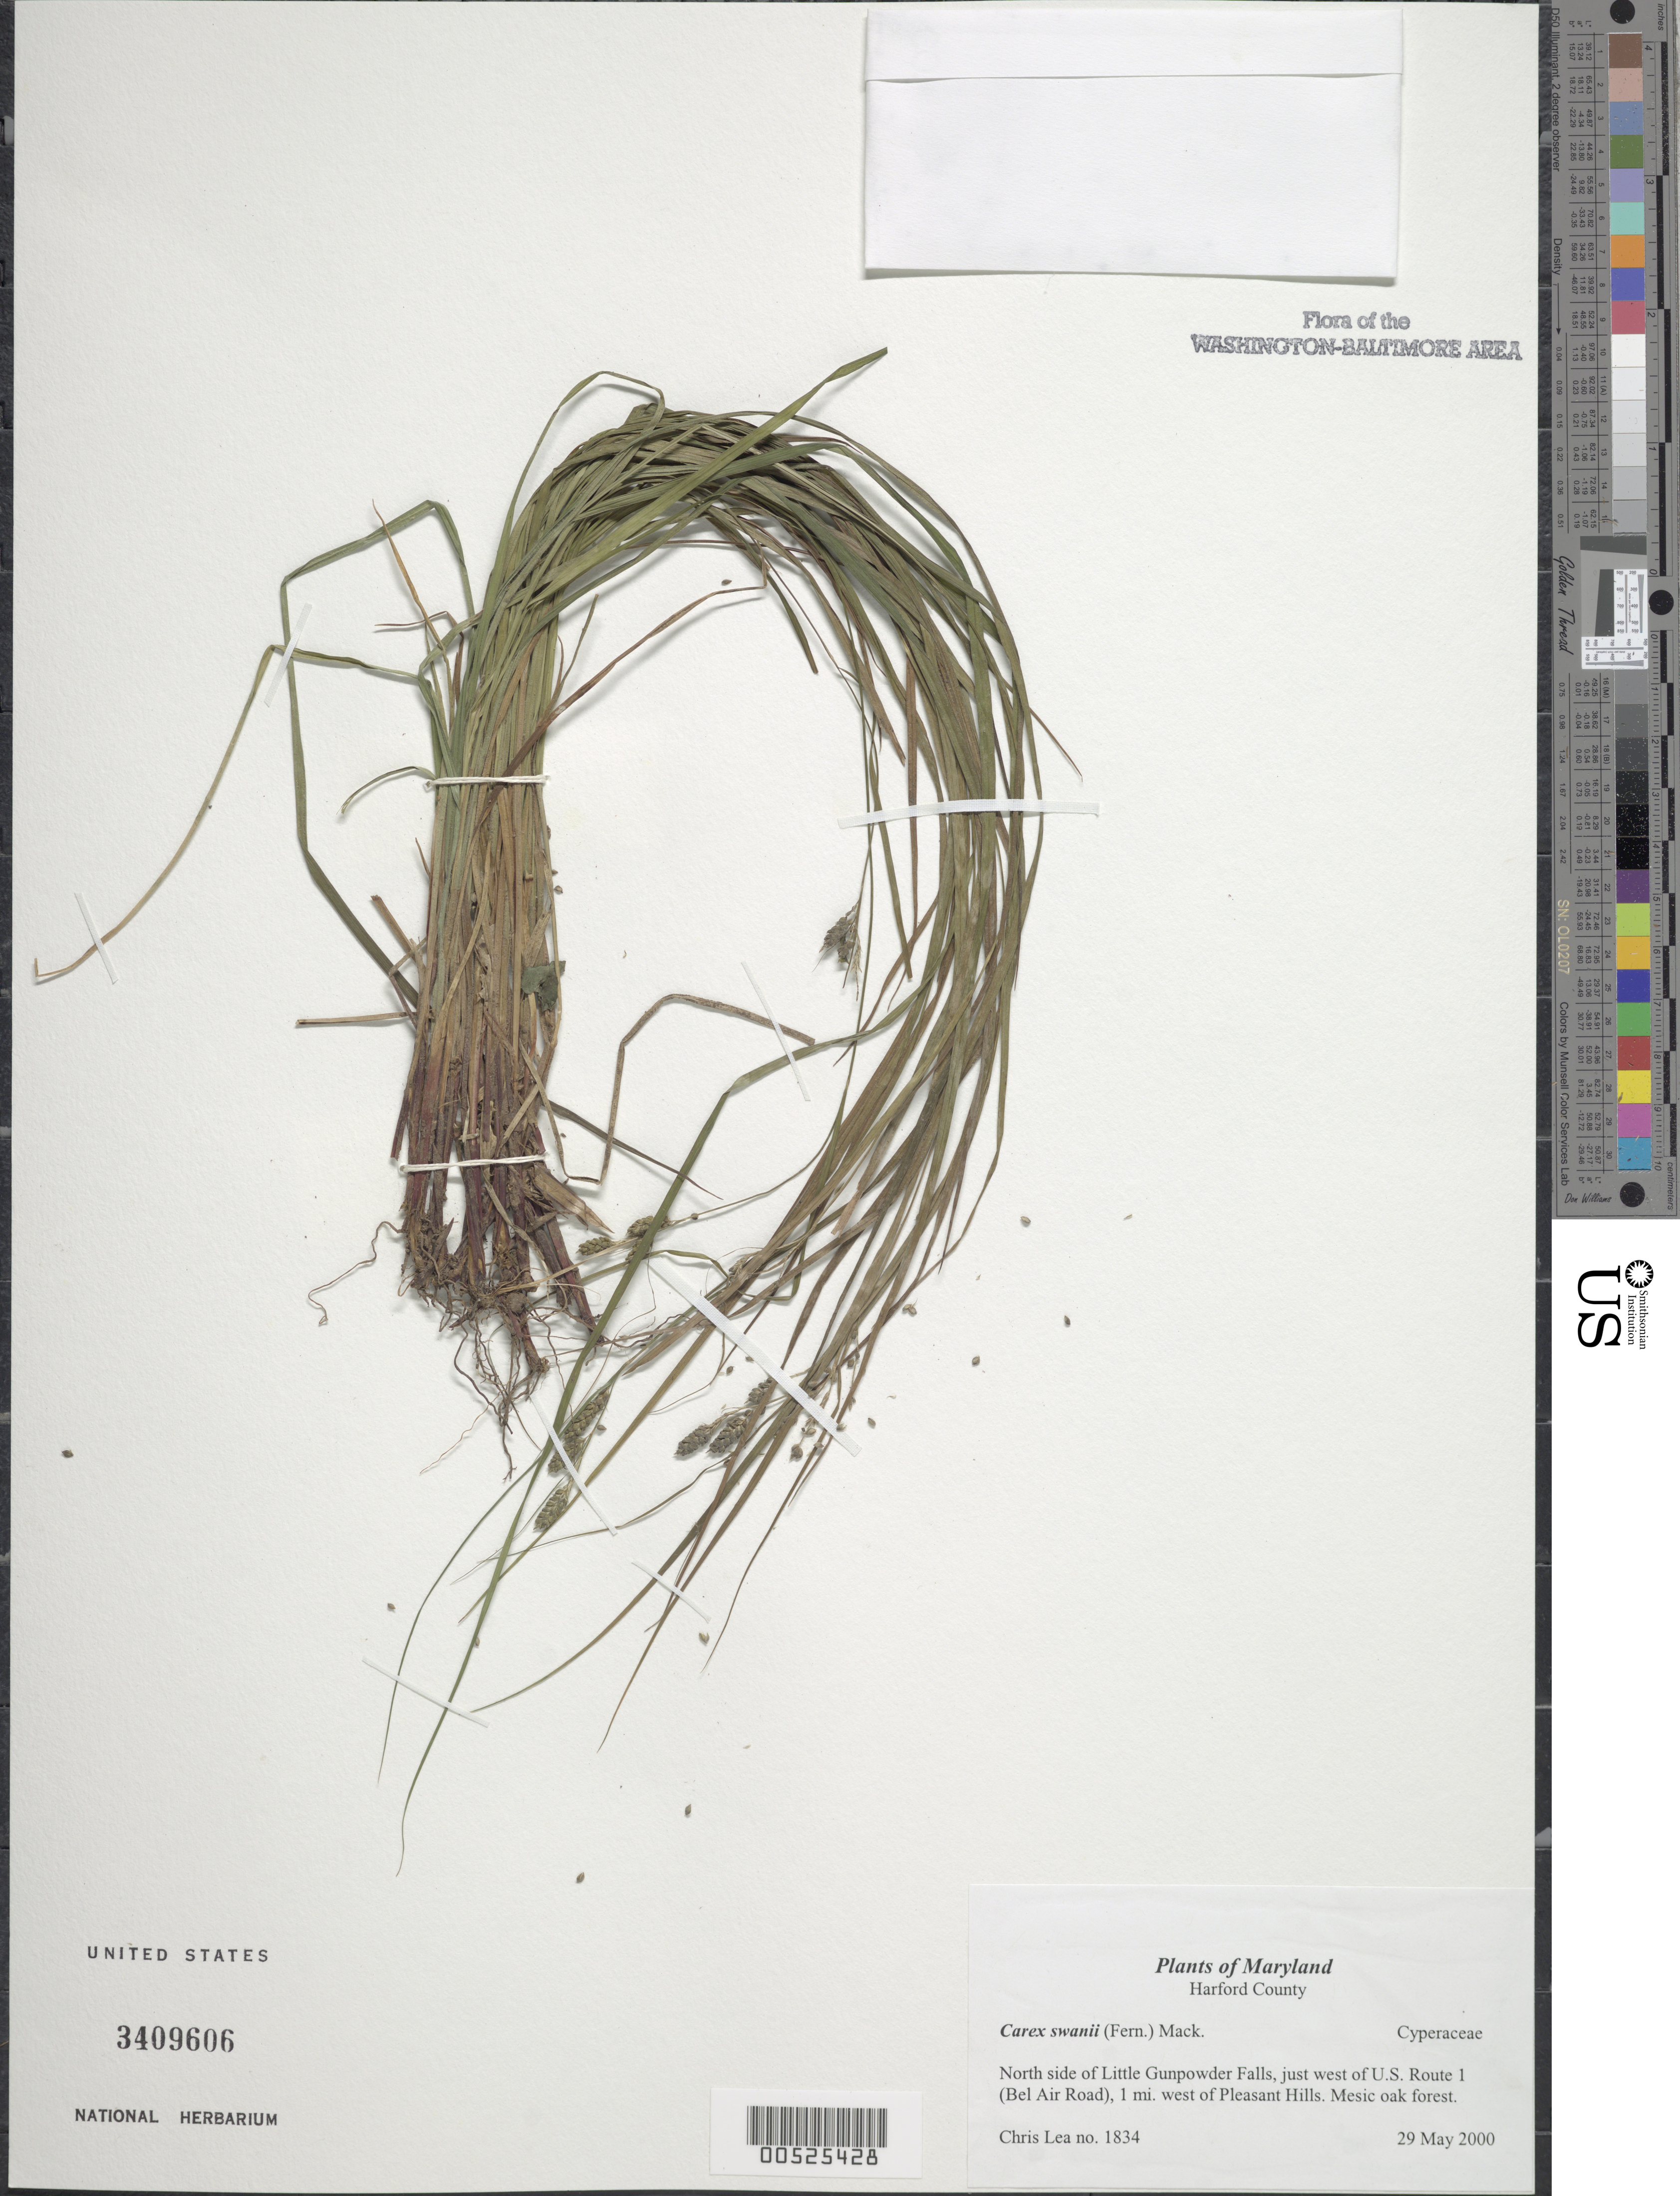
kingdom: Plantae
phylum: Tracheophyta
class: Liliopsida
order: Poales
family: Cyperaceae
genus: Carex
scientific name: Carex swanii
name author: (Fernald) Mack.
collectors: C. Lea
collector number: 1834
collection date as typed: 29 May 2000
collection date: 2000-05-29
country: United States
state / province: Maryland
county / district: Harford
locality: North side of Little Gunpowder Falls, just west of U.S. Route 1 (Bel Air Road), 1 mi. west of Pleasant Hills.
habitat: Mesic oak forest.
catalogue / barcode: US 3409606